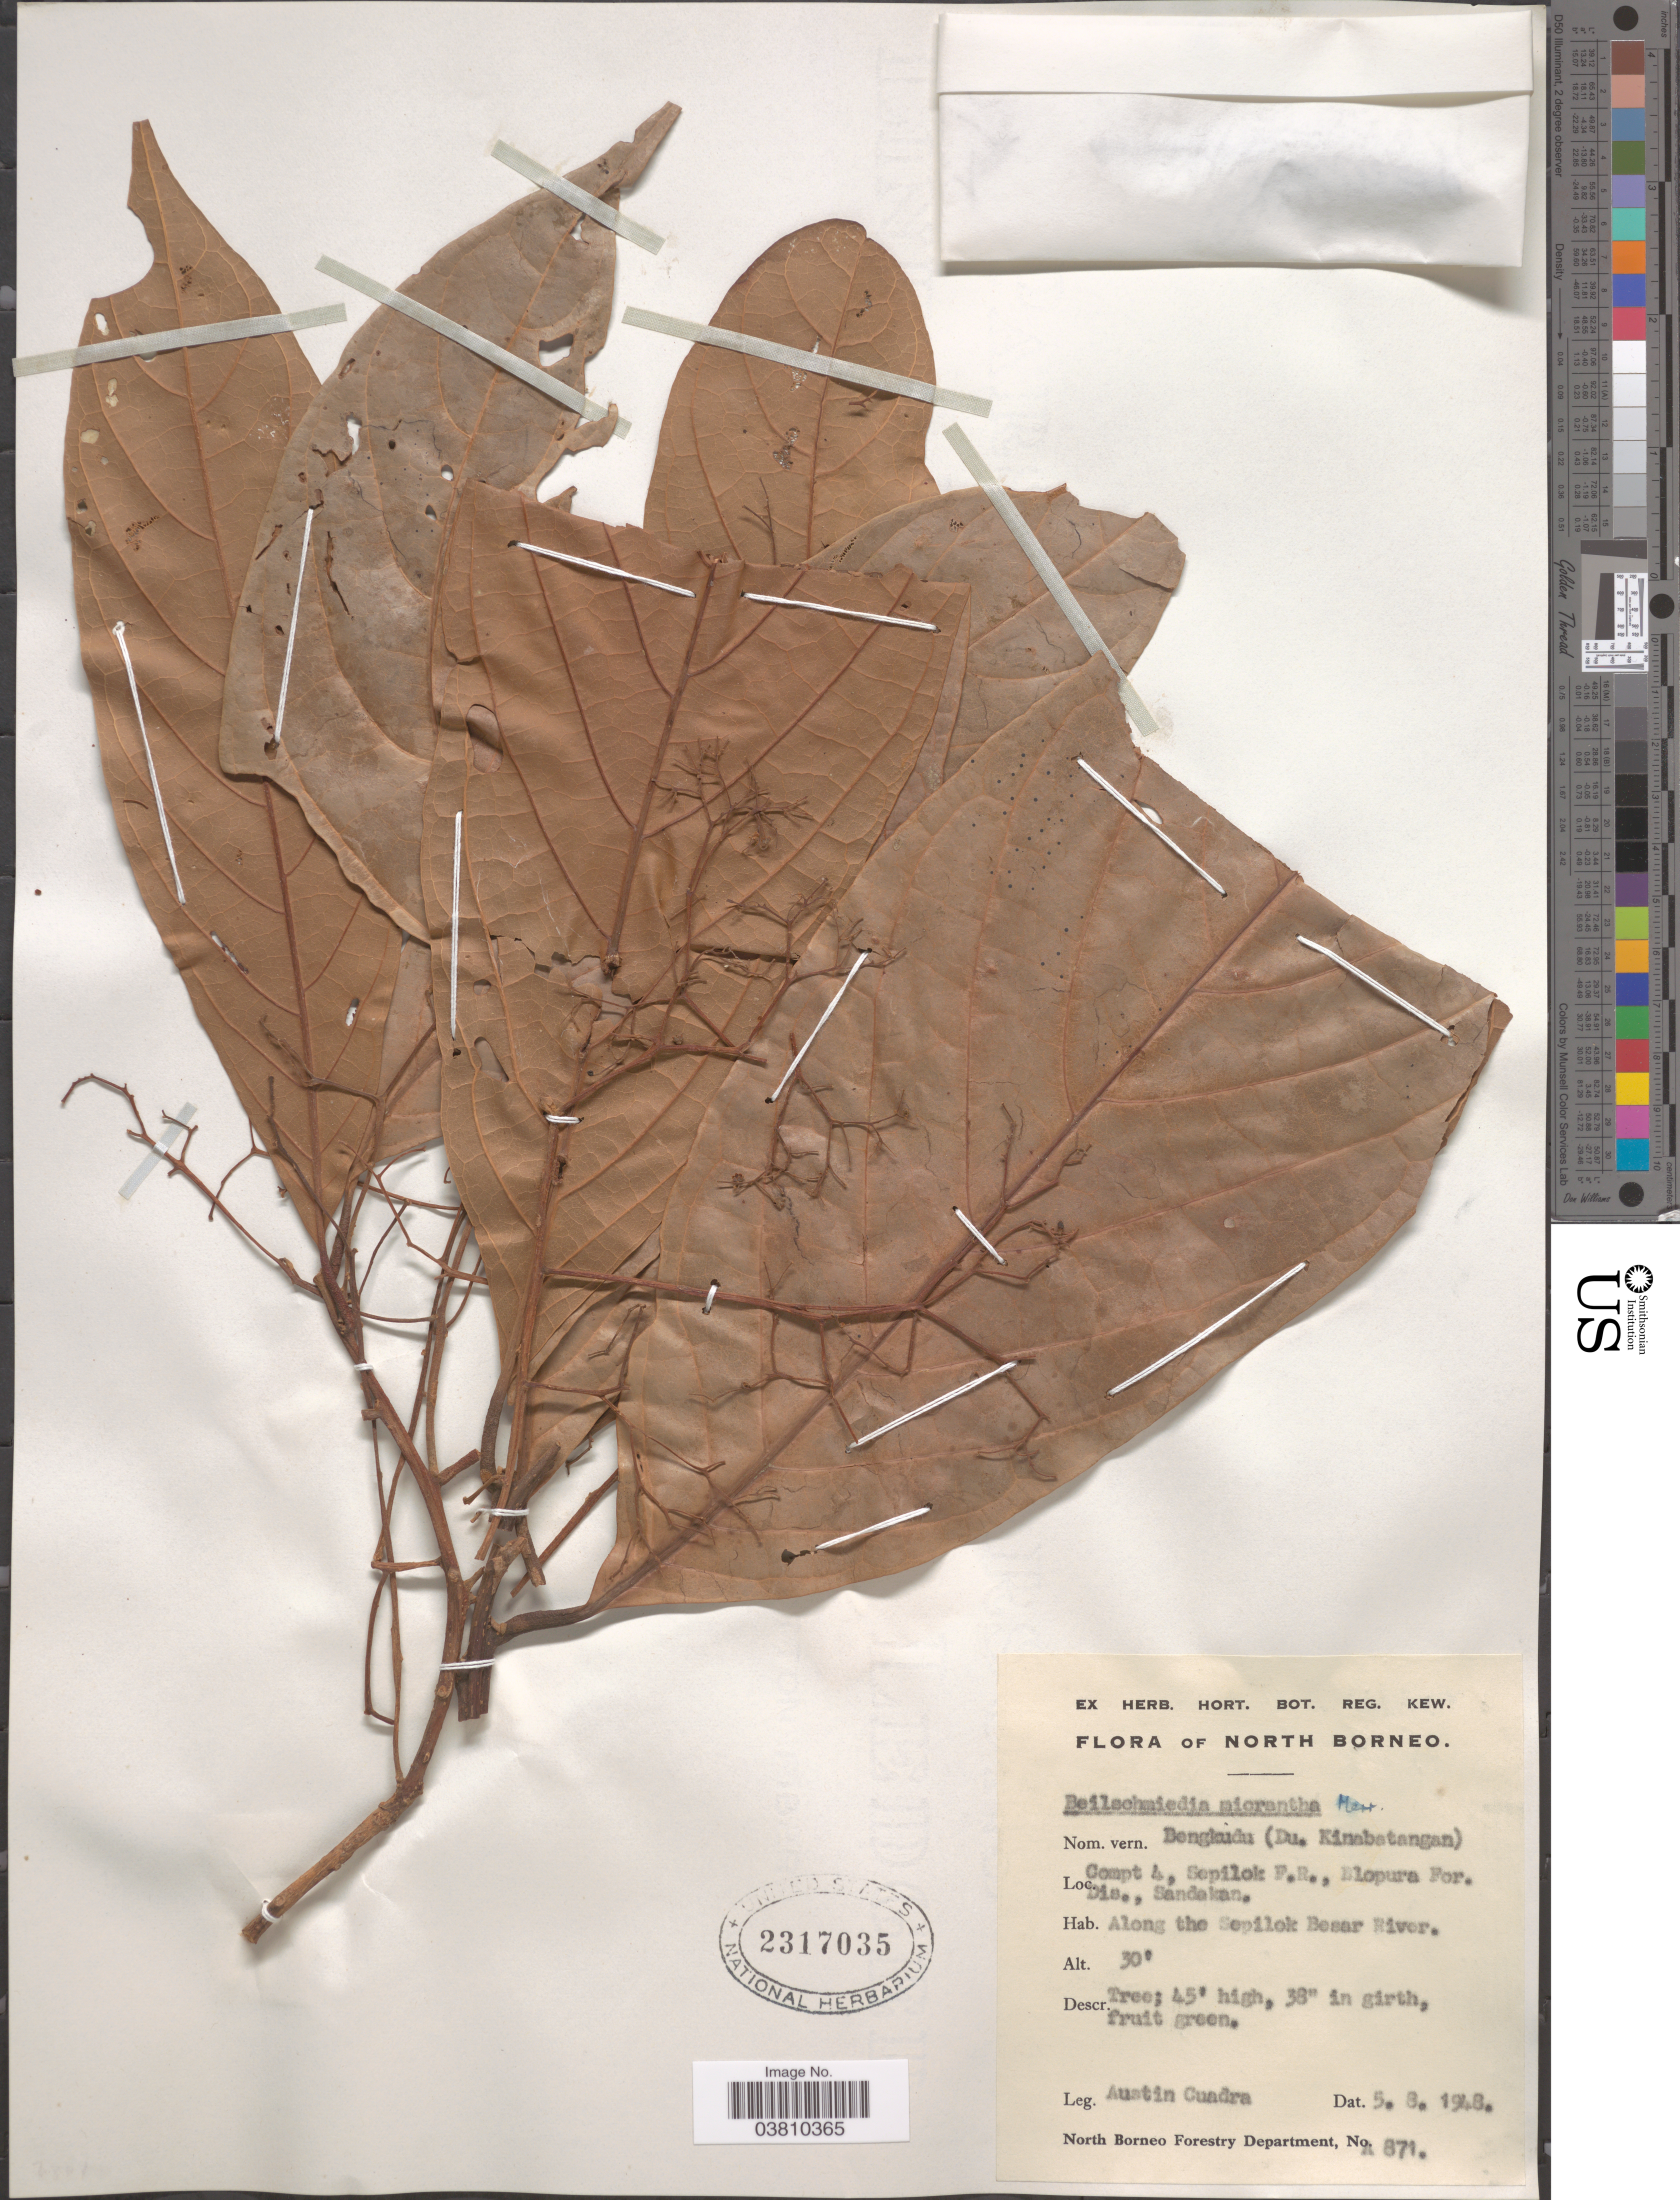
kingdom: Plantae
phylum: Tracheophyta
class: Magnoliopsida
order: Laurales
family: Lauraceae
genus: Beilschmiedia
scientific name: Beilschmiedia micrantha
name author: Merr.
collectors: A. Cuadra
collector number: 871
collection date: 1948-08-05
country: Malaysia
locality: North Borneo. Compt 4, Sepilok F.R., Elopura For. Dis., Sandakan. Along the Sepilok Besar River.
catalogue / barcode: US 2317035